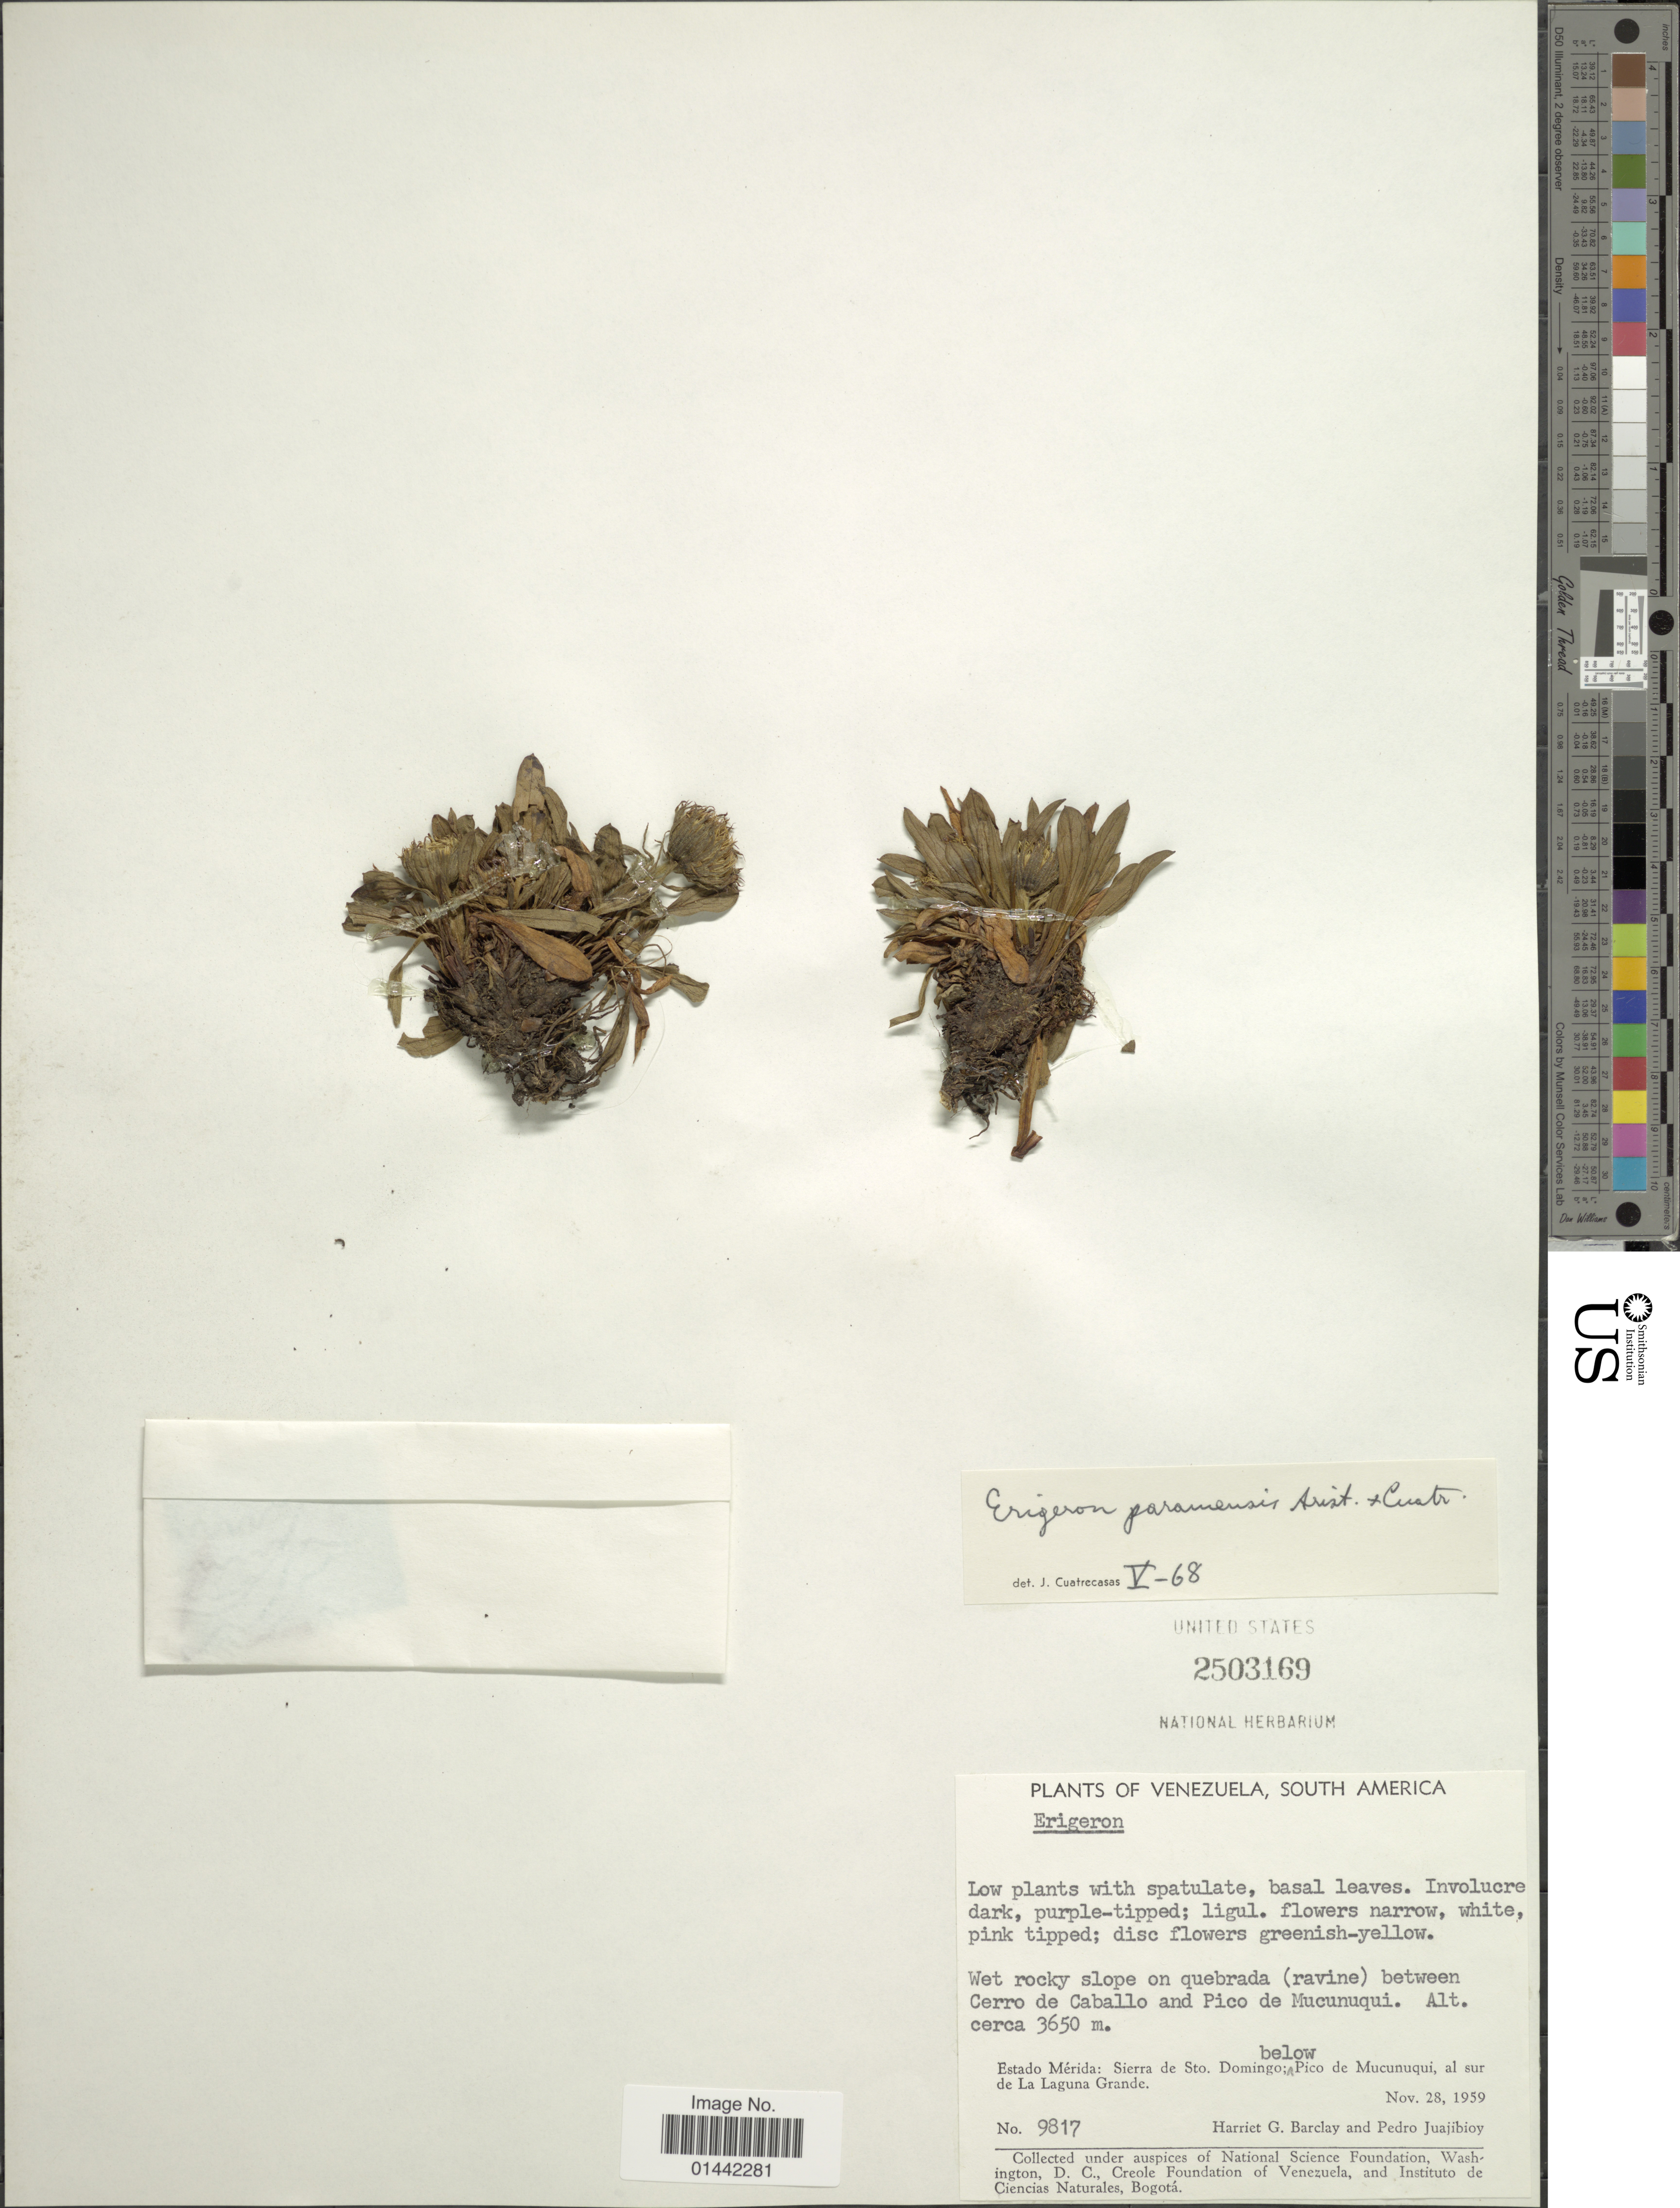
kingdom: Plantae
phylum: Tracheophyta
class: Magnoliopsida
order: Asterales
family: Asteraceae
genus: Erigeron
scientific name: Erigeron paramensis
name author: Aristeg. & Cuatrec.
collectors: H. G. Barclay & P. Juajibioy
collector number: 9817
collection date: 1959-11-28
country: Venezuela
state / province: Mérida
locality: Wet rocky slope on quebrada (ravine) between Cerro de Caballo and Pico de Mucunuqui, Sierra de Sto. Domingo; below Pico de Mucunuqui, al sur de La Laguna Grande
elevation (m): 3650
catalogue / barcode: US 2503169